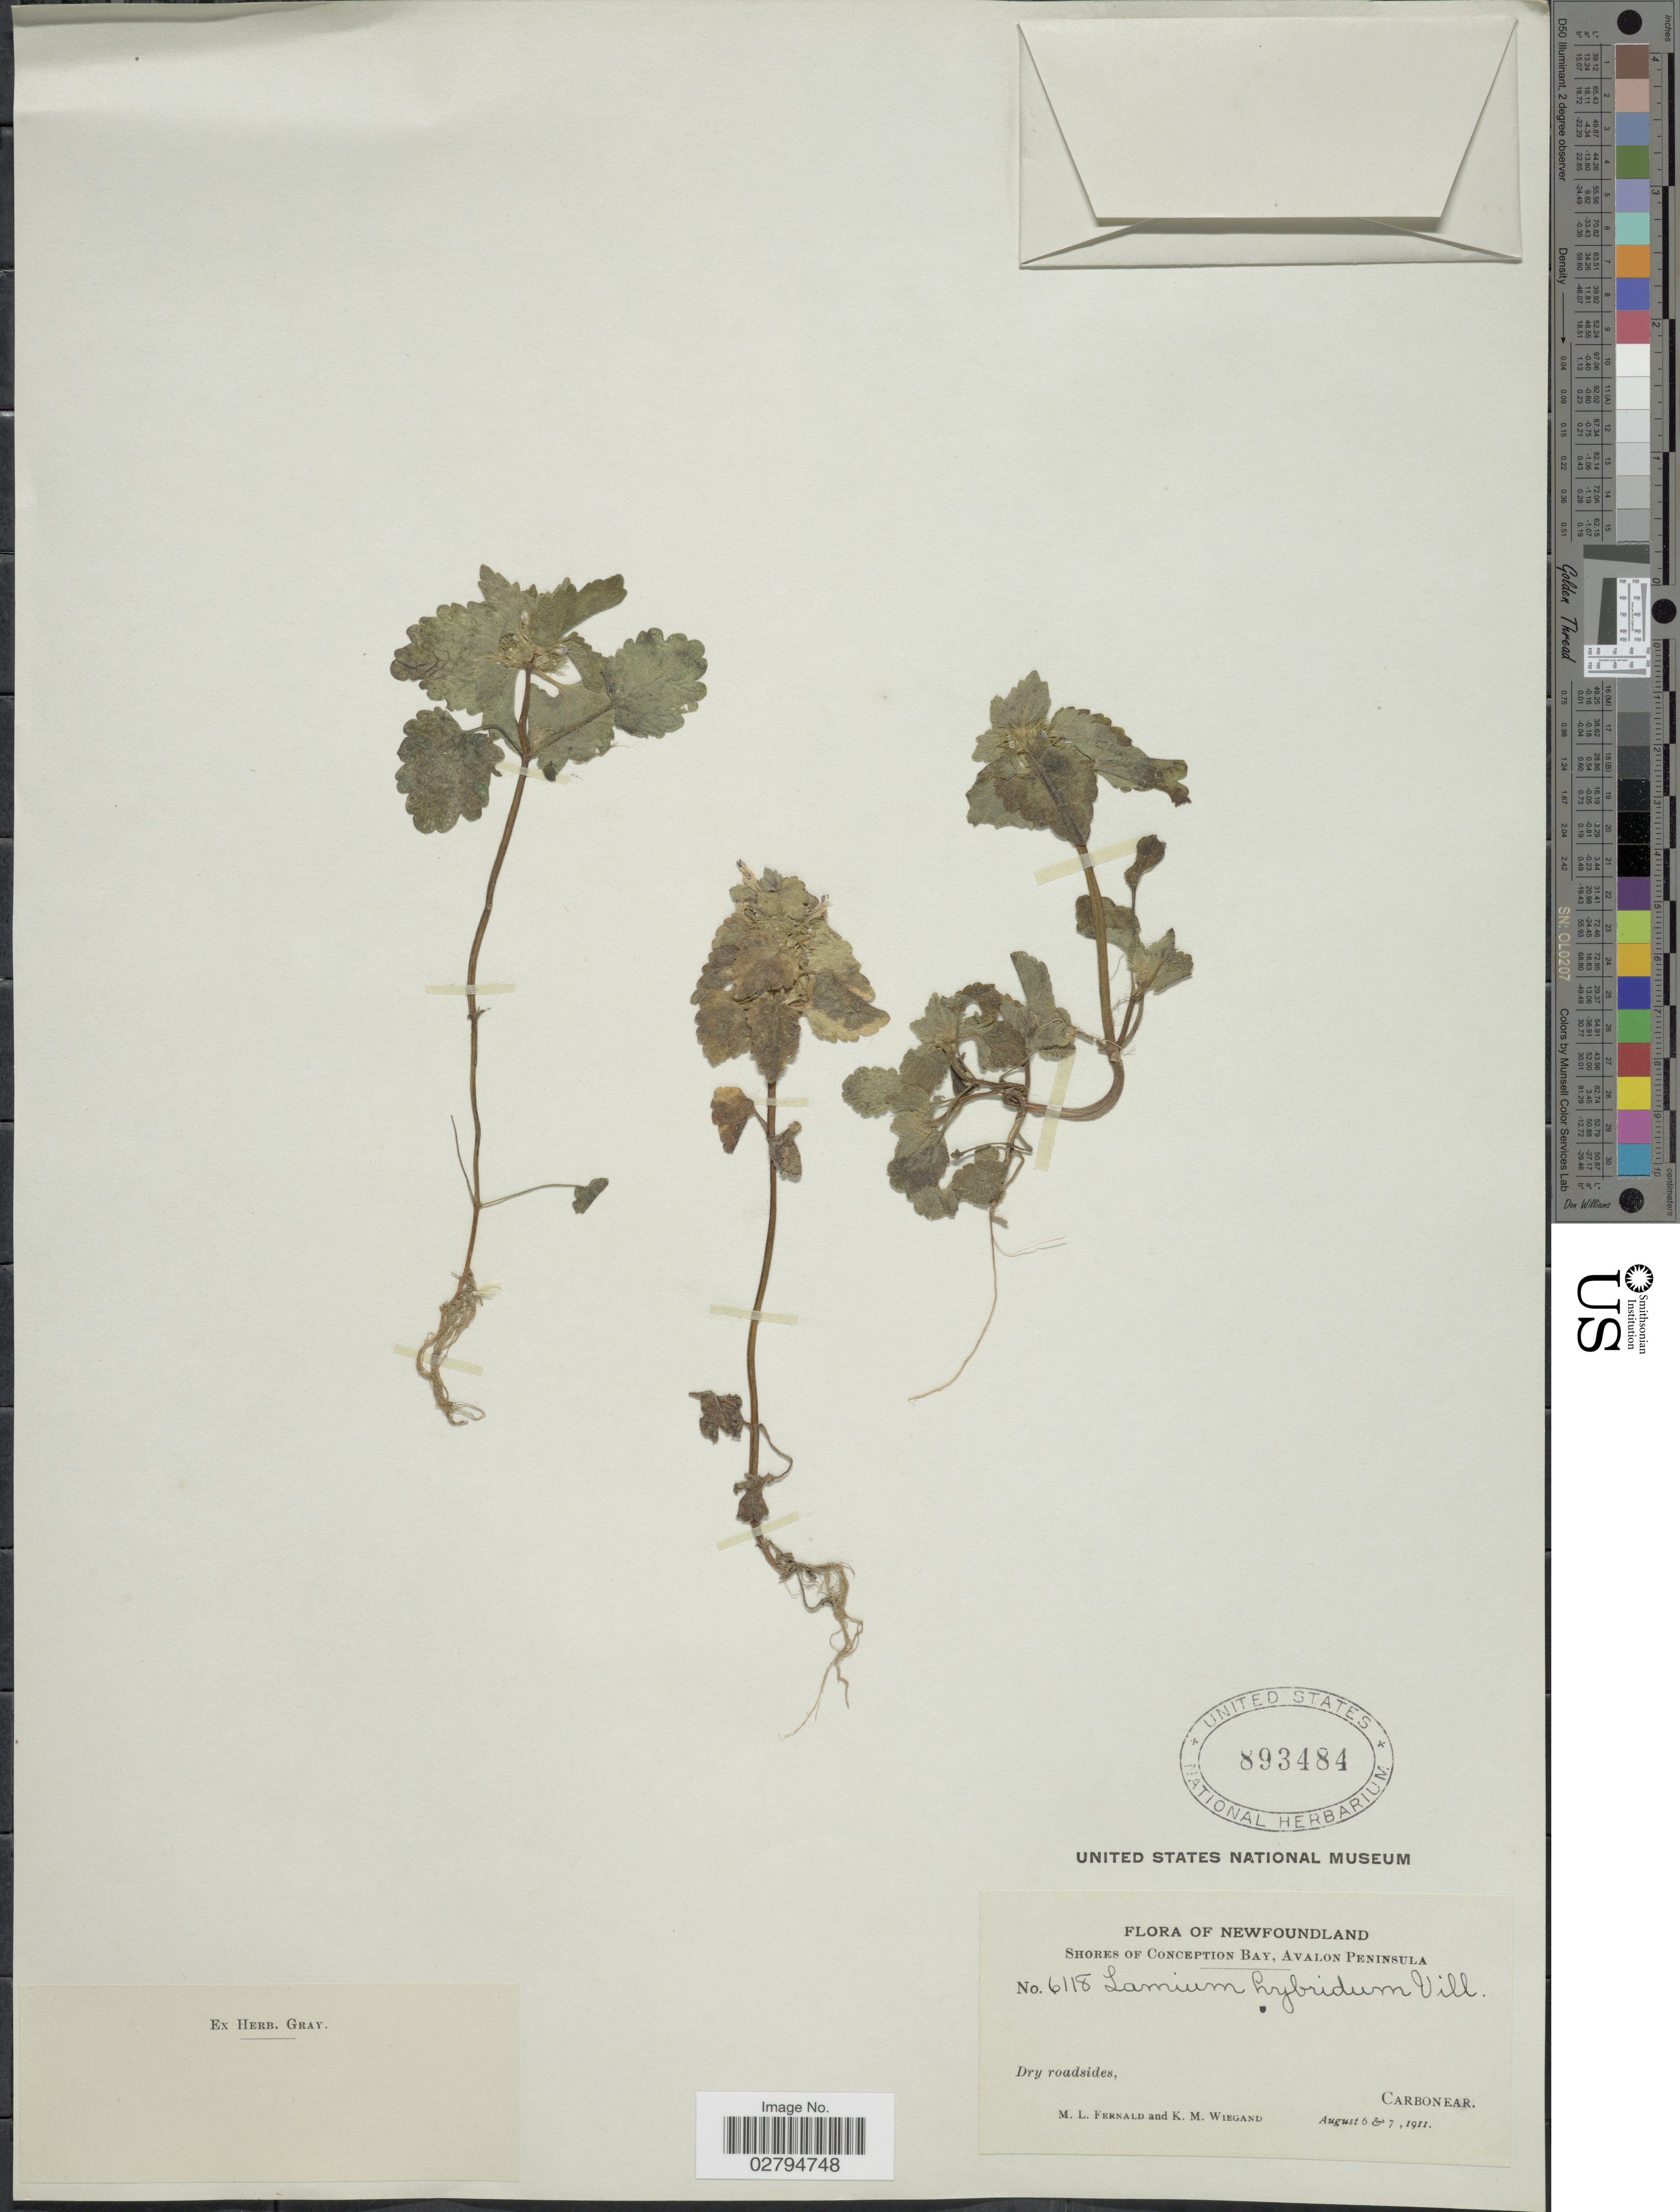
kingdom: Plantae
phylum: Tracheophyta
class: Magnoliopsida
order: Lamiales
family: Lamiaceae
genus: Lamium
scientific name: Lamium purpureum var. hybridum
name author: (Vill.) Vill.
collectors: M. L. Fernald & K. M. Wiegand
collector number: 6118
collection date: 1911-08-06/1911-08-07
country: Canada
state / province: Newfoundland and Labrador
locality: Shores of Conception Bay, Avalon Peninsula. Dry roadsides. Carbonear.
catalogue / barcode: US 893484